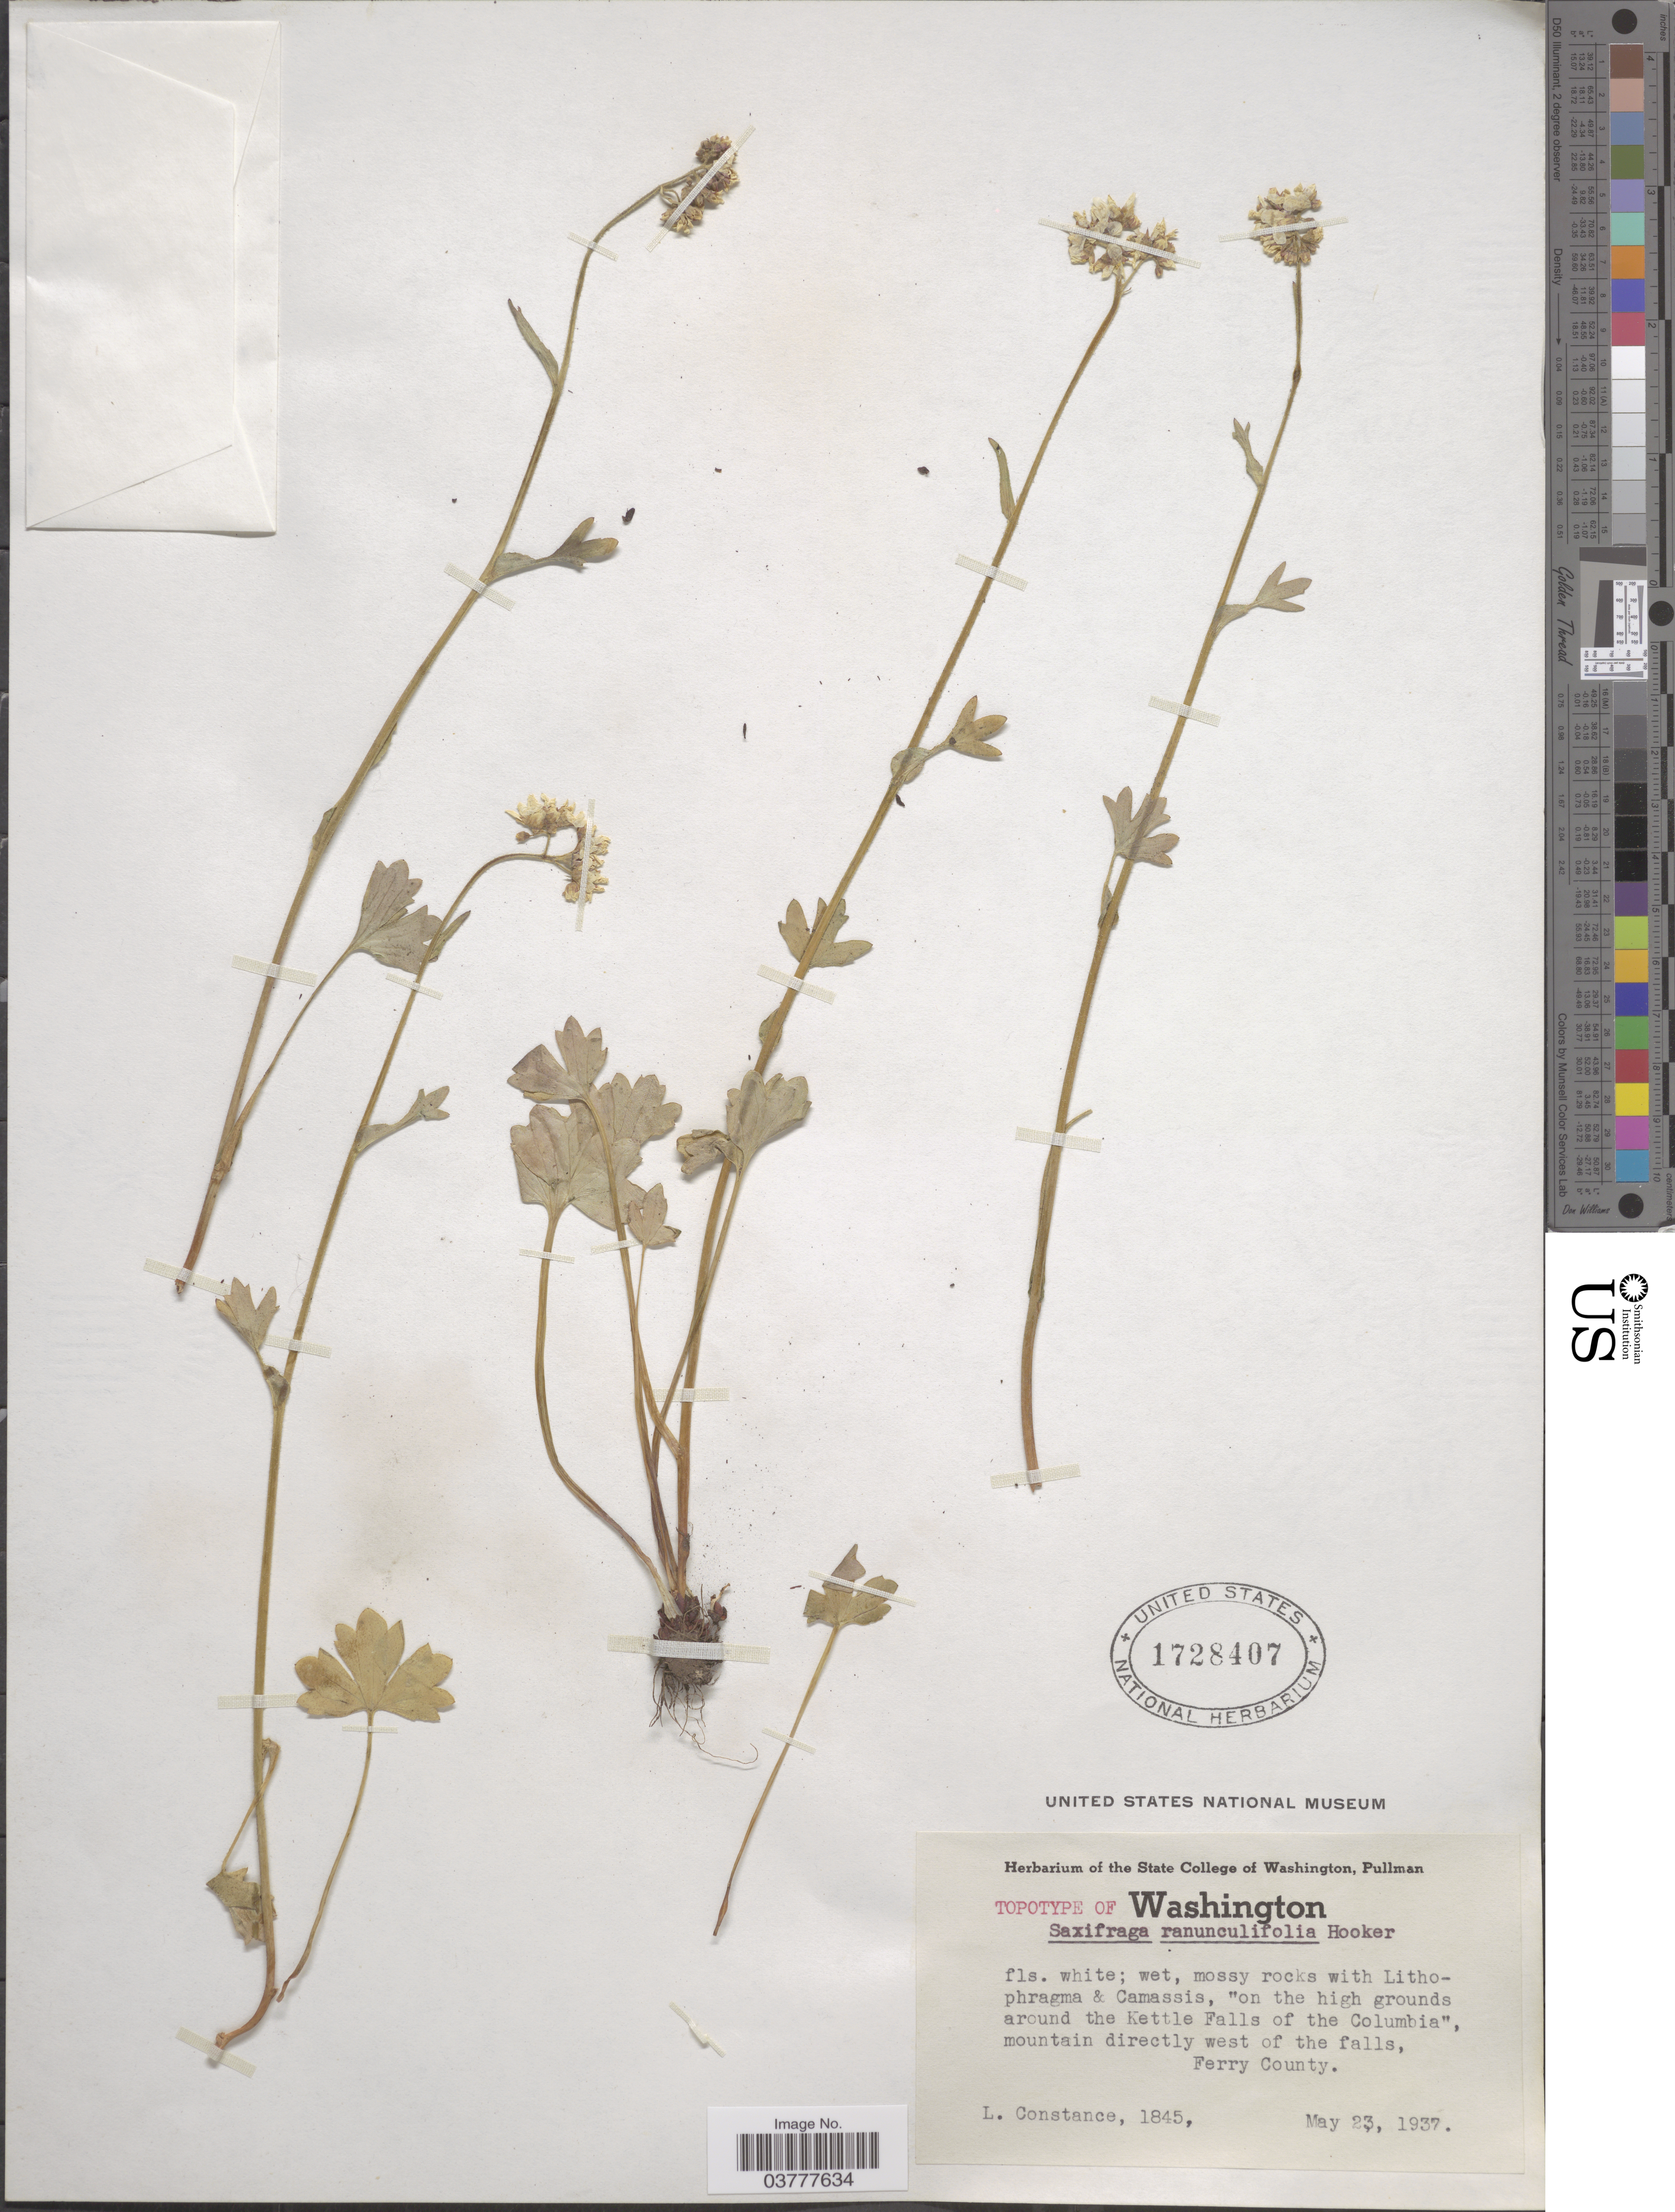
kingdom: Plantae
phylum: Tracheophyta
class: Magnoliopsida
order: Saxifragales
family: Saxifragaceae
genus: Hemieva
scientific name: Hemieva ranunculifolia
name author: (Hook.) Raf.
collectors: L. Constance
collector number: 1845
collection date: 1937-05-23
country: United States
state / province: Washington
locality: On the high grounds around the Kettle Falls of the Columbia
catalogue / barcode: US 1728407